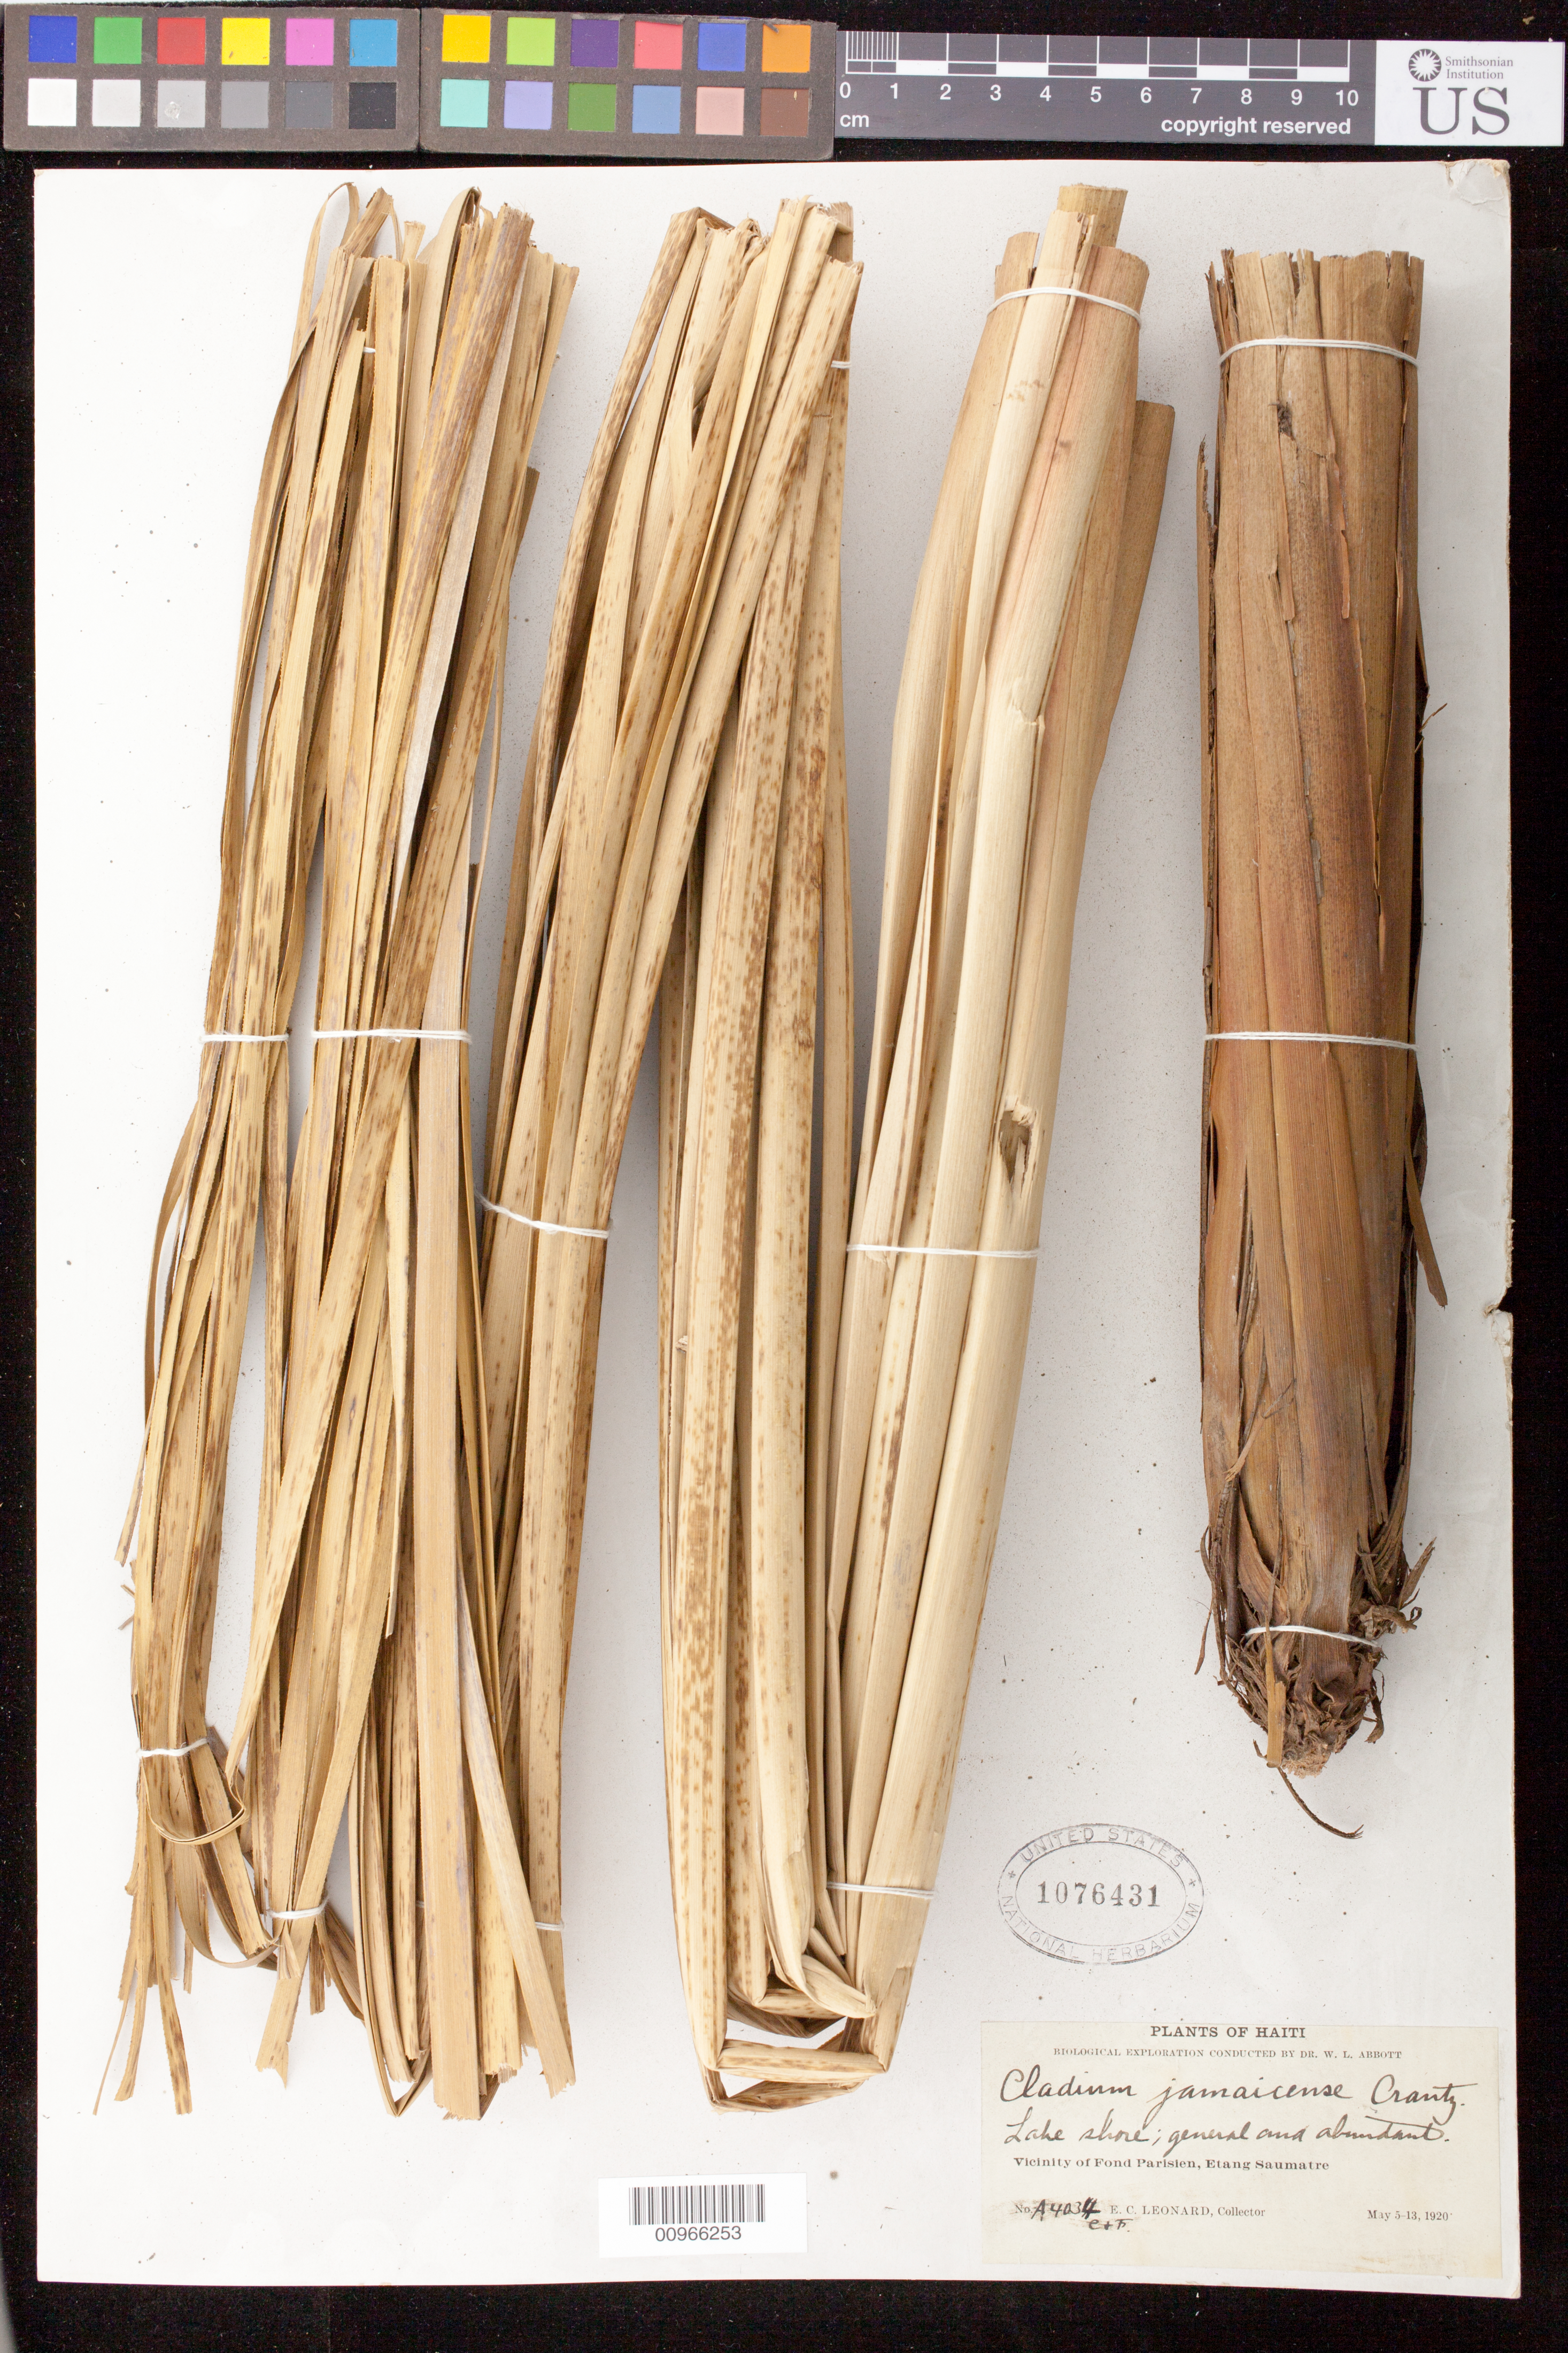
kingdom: Plantae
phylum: Tracheophyta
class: Liliopsida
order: Poales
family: Cyperaceae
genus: Cladium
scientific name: Cladium jamaicense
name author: Crantz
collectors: E. C. Leonard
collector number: A4034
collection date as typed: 05 May 1920 to 13 May 1920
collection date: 1920-05-05/1920-05-13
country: Haiti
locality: Vicinity of Fond Parisien, Etang Saumatre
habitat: Lake shore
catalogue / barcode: US 1076431